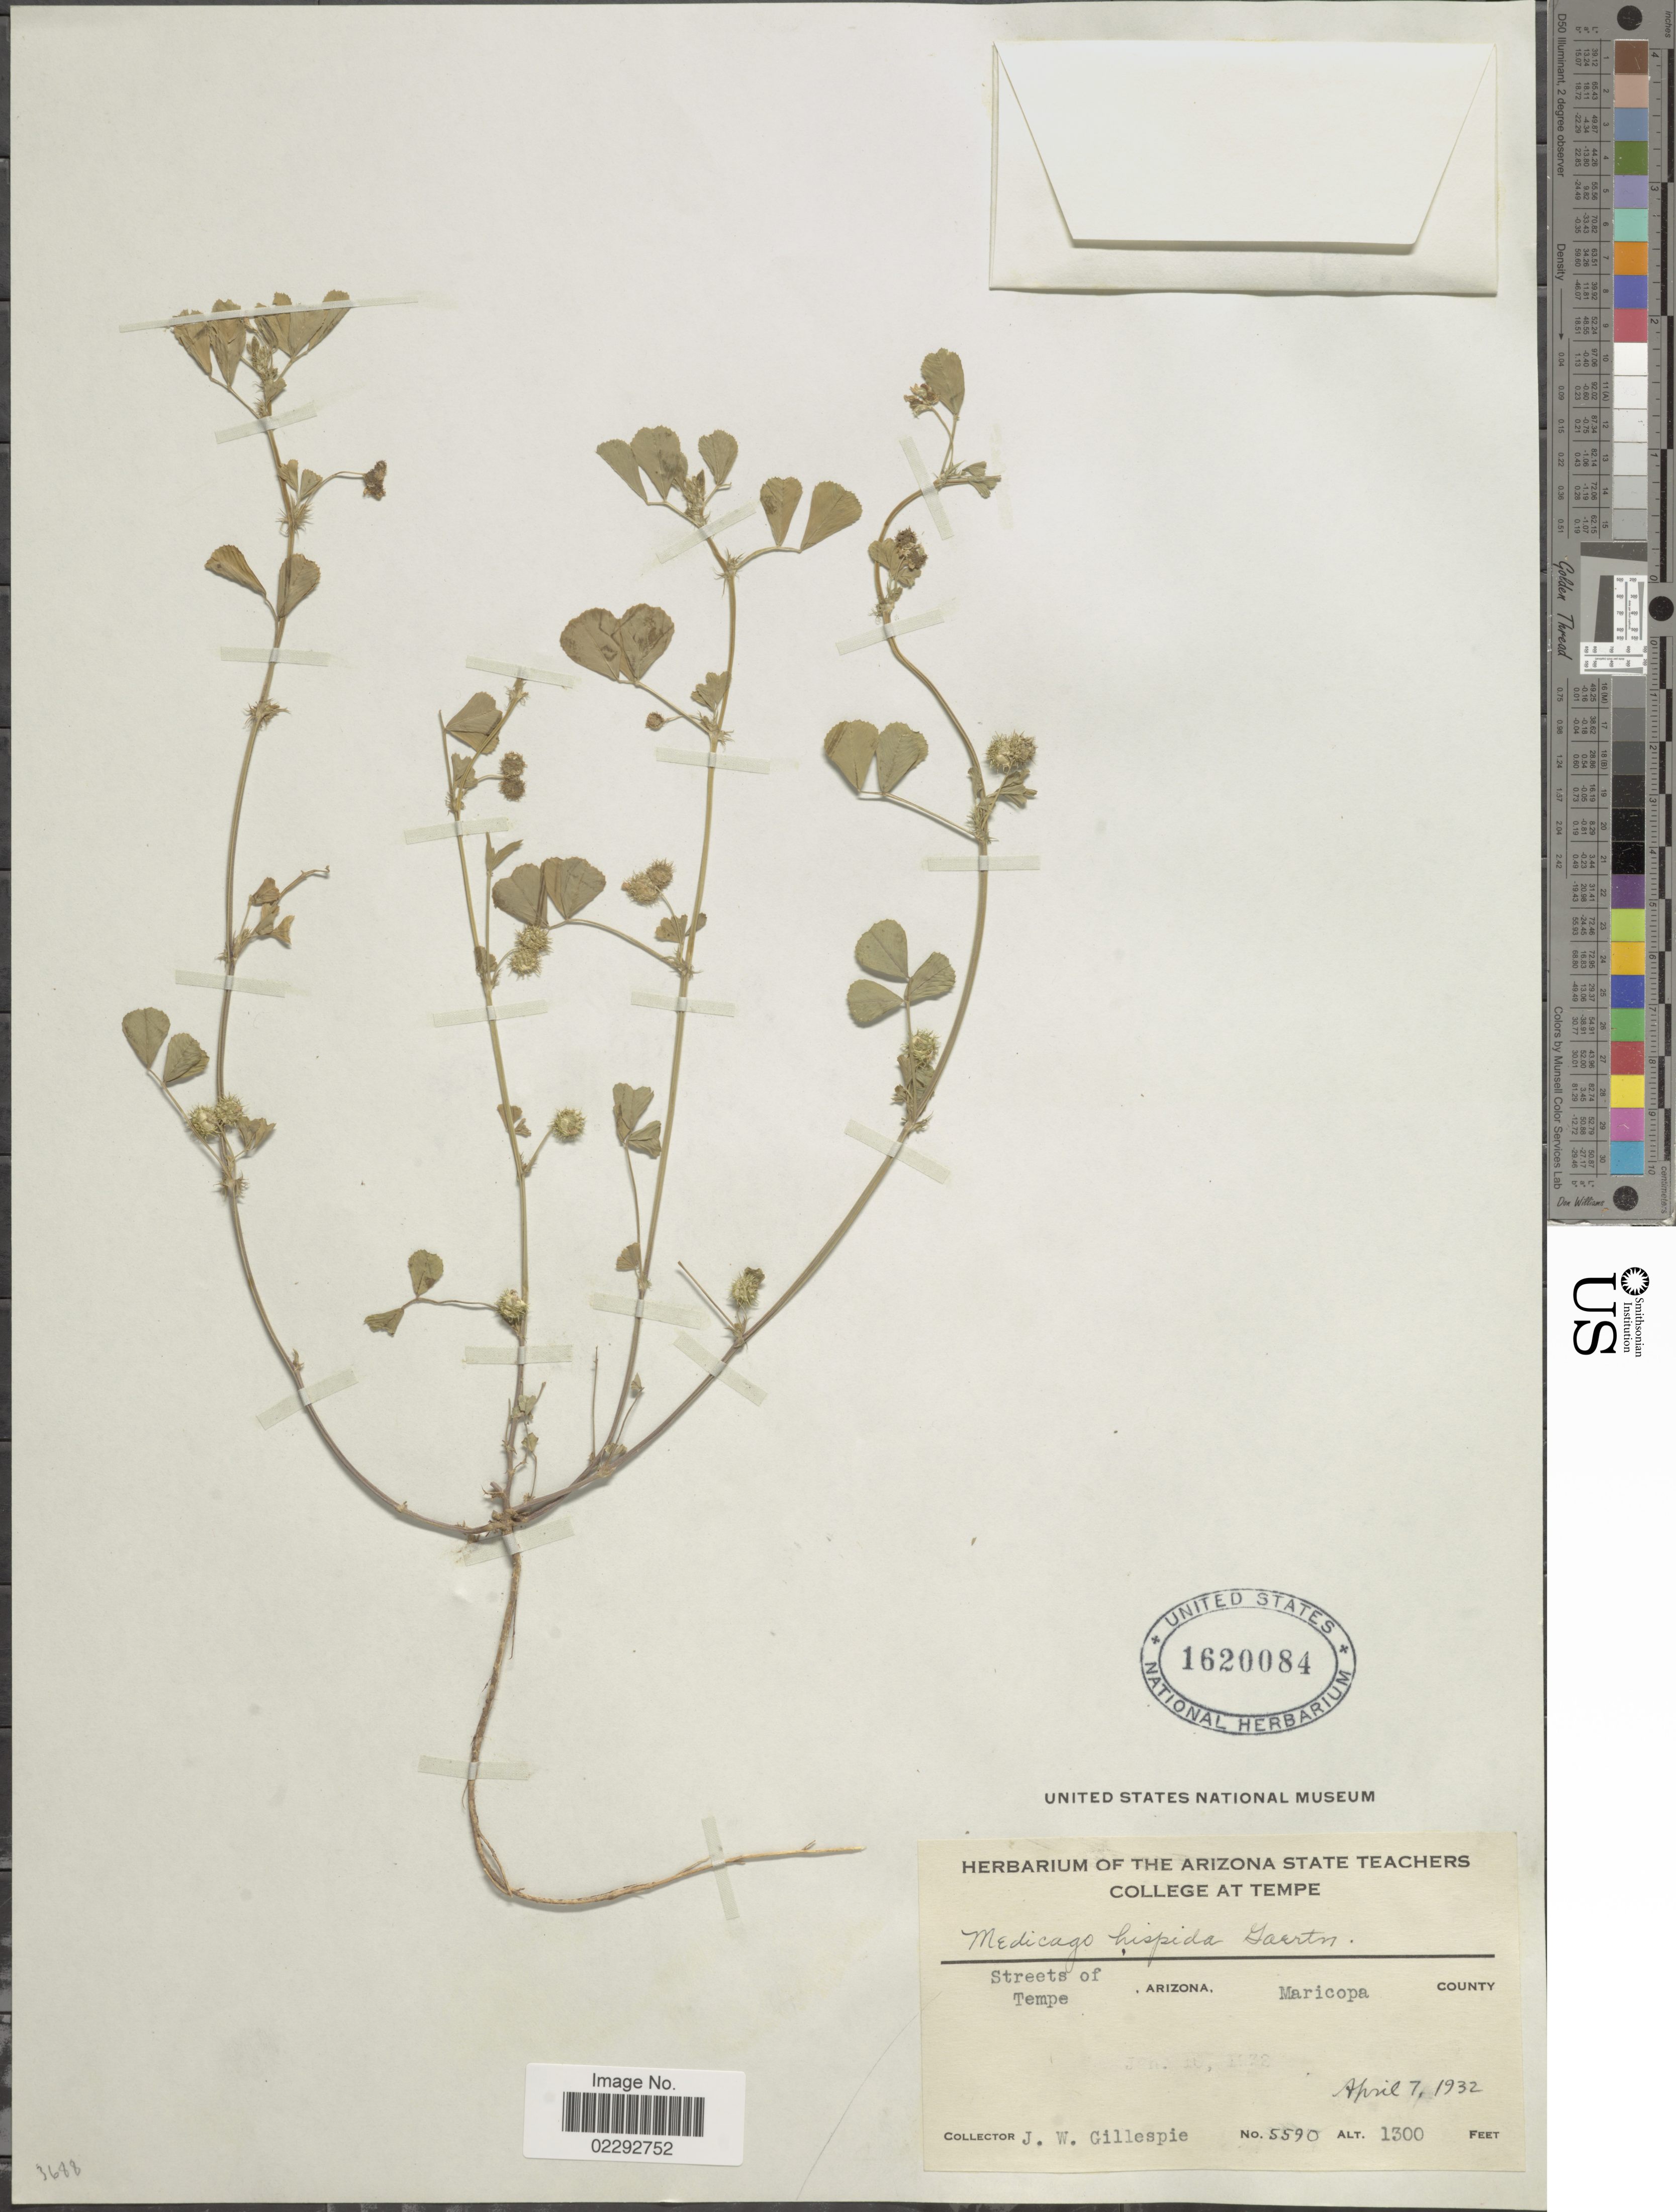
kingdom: Plantae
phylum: Tracheophyta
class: Magnoliopsida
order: Fabales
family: Fabaceae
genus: Medicago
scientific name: Medicago hispida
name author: Gaertn.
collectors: J. W. Gillespie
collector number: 5590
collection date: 1932-04-07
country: United States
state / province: Arizona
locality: Streets of Tempe. Maricopa County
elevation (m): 396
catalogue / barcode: US 1620084